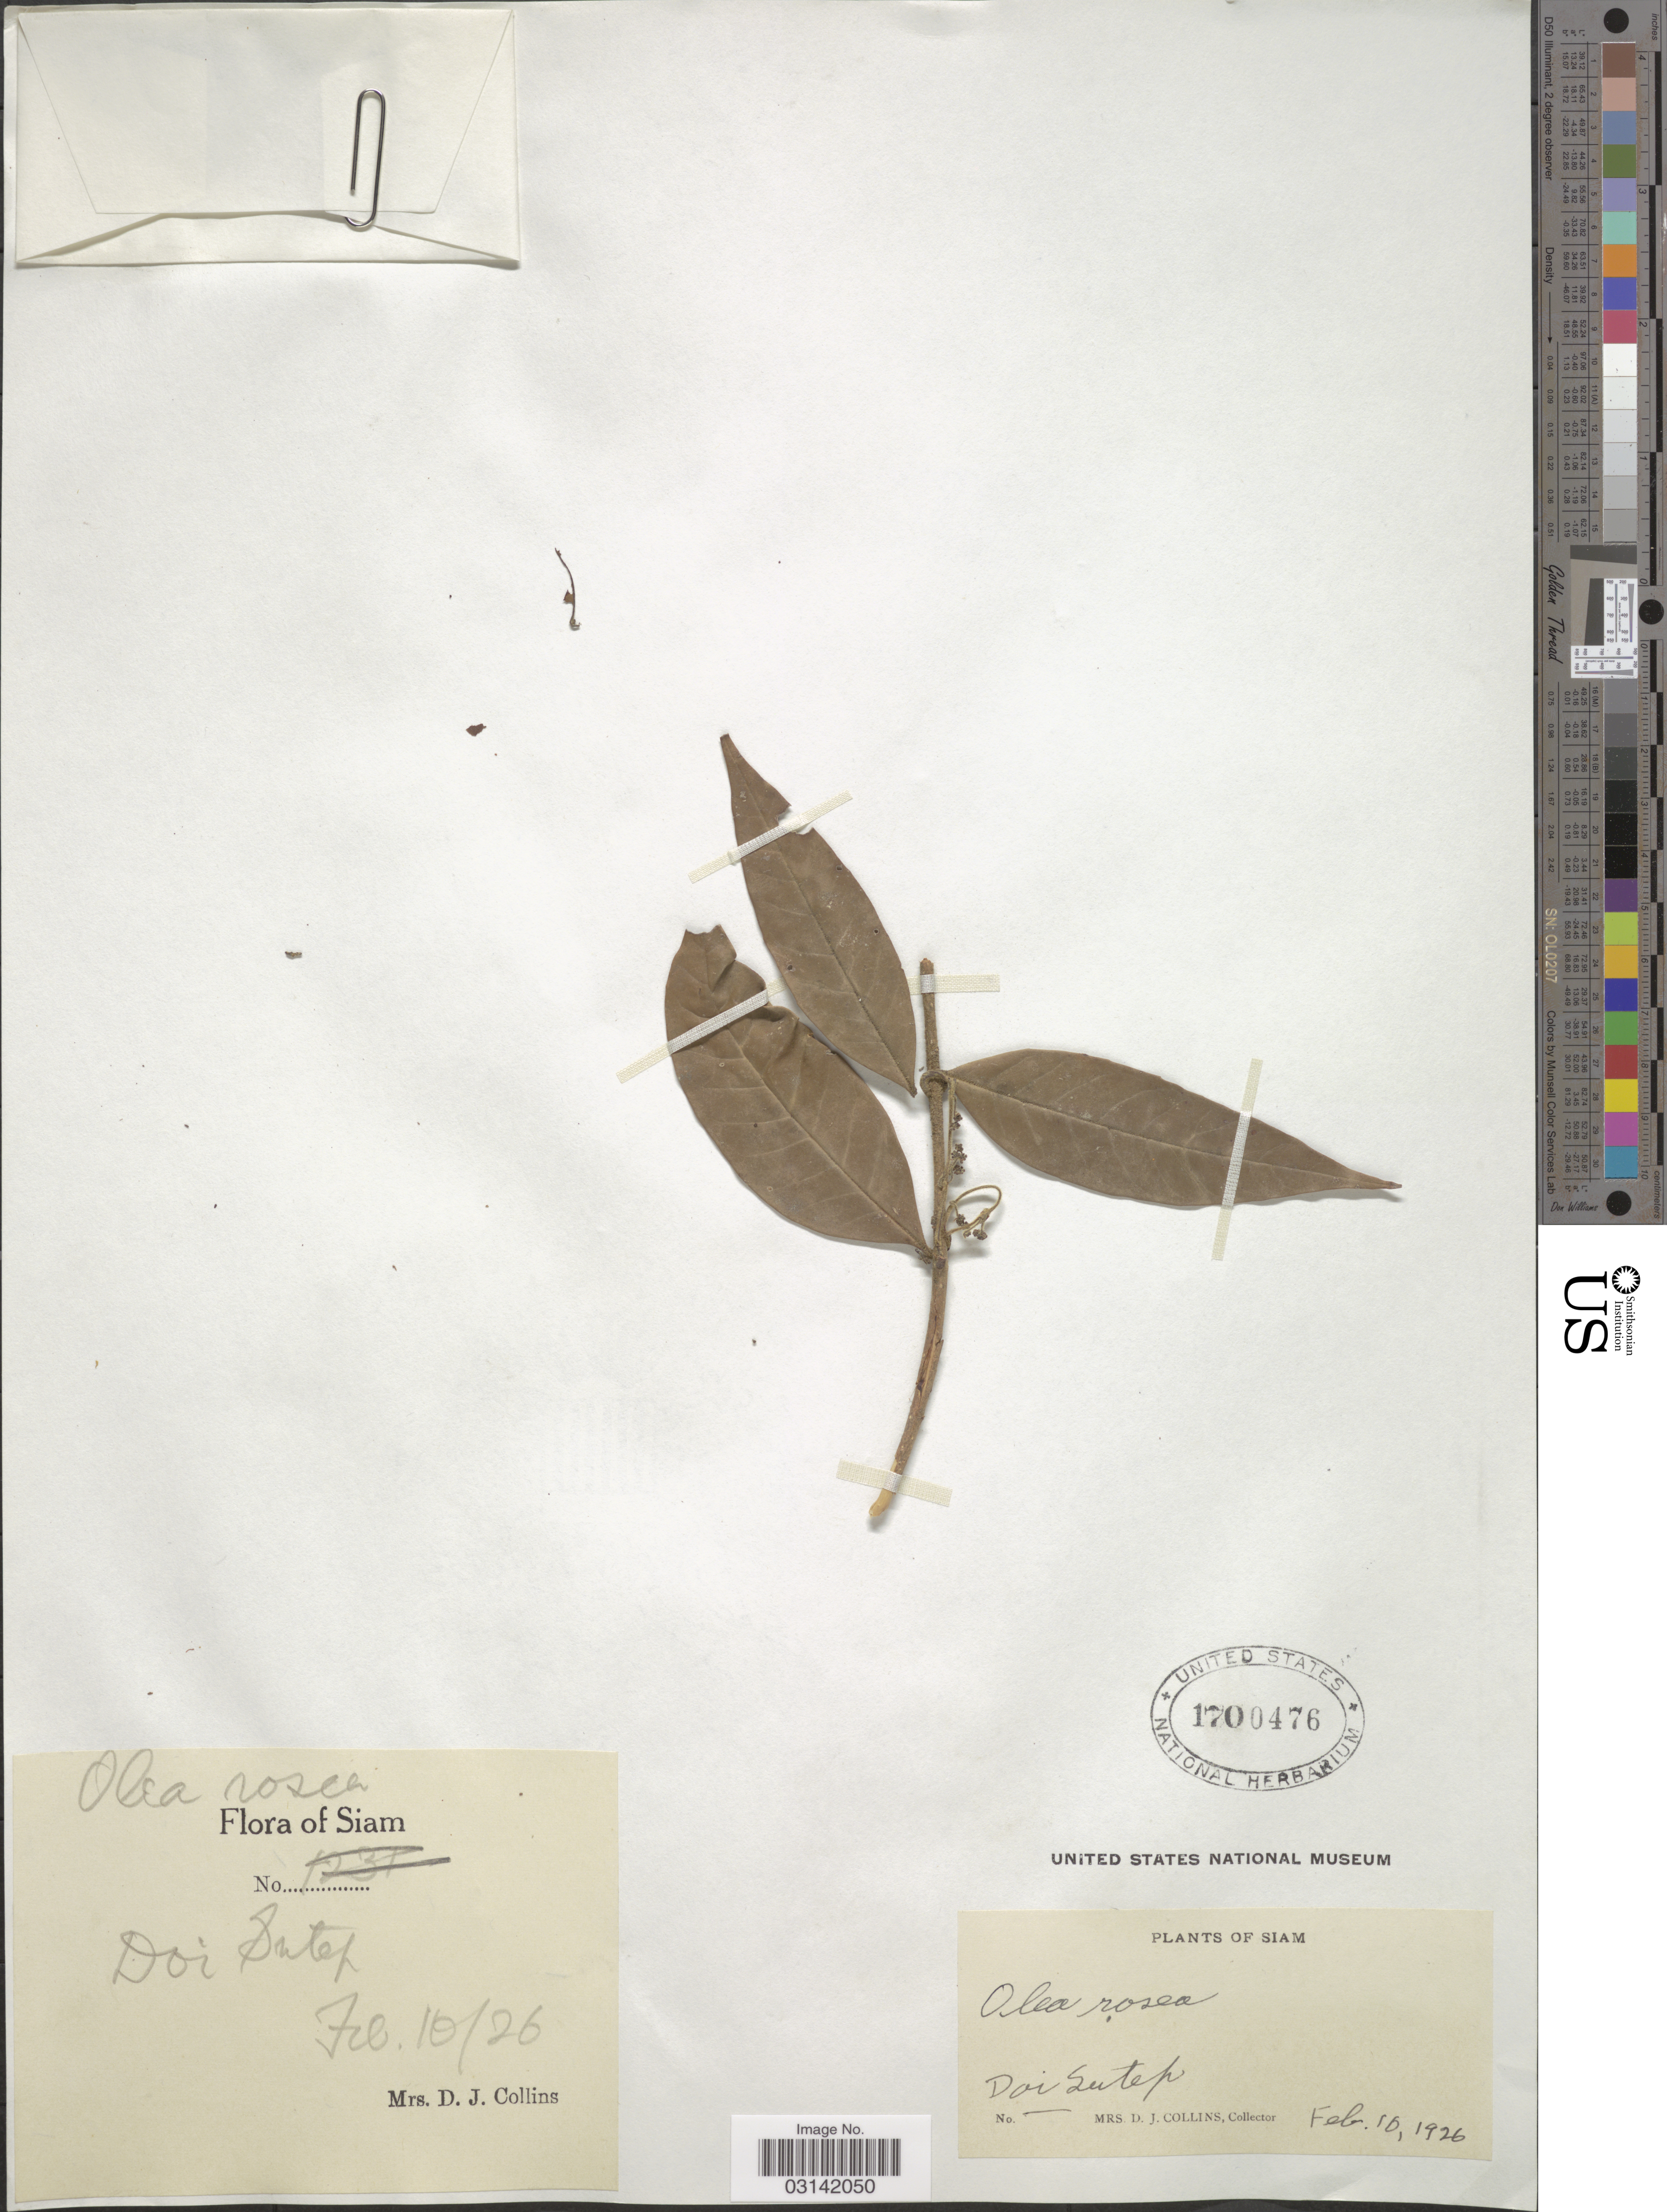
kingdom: Plantae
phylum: Tracheophyta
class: Magnoliopsida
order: Lamiales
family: Oleaceae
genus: Tetrapilus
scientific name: Tetrapilus roseus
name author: (Craib) L.A.S. Johnson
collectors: Mrs. D. J. Collins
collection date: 1926-02-10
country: Thailand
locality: Siam, Doi Sutep.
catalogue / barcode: US 1700476